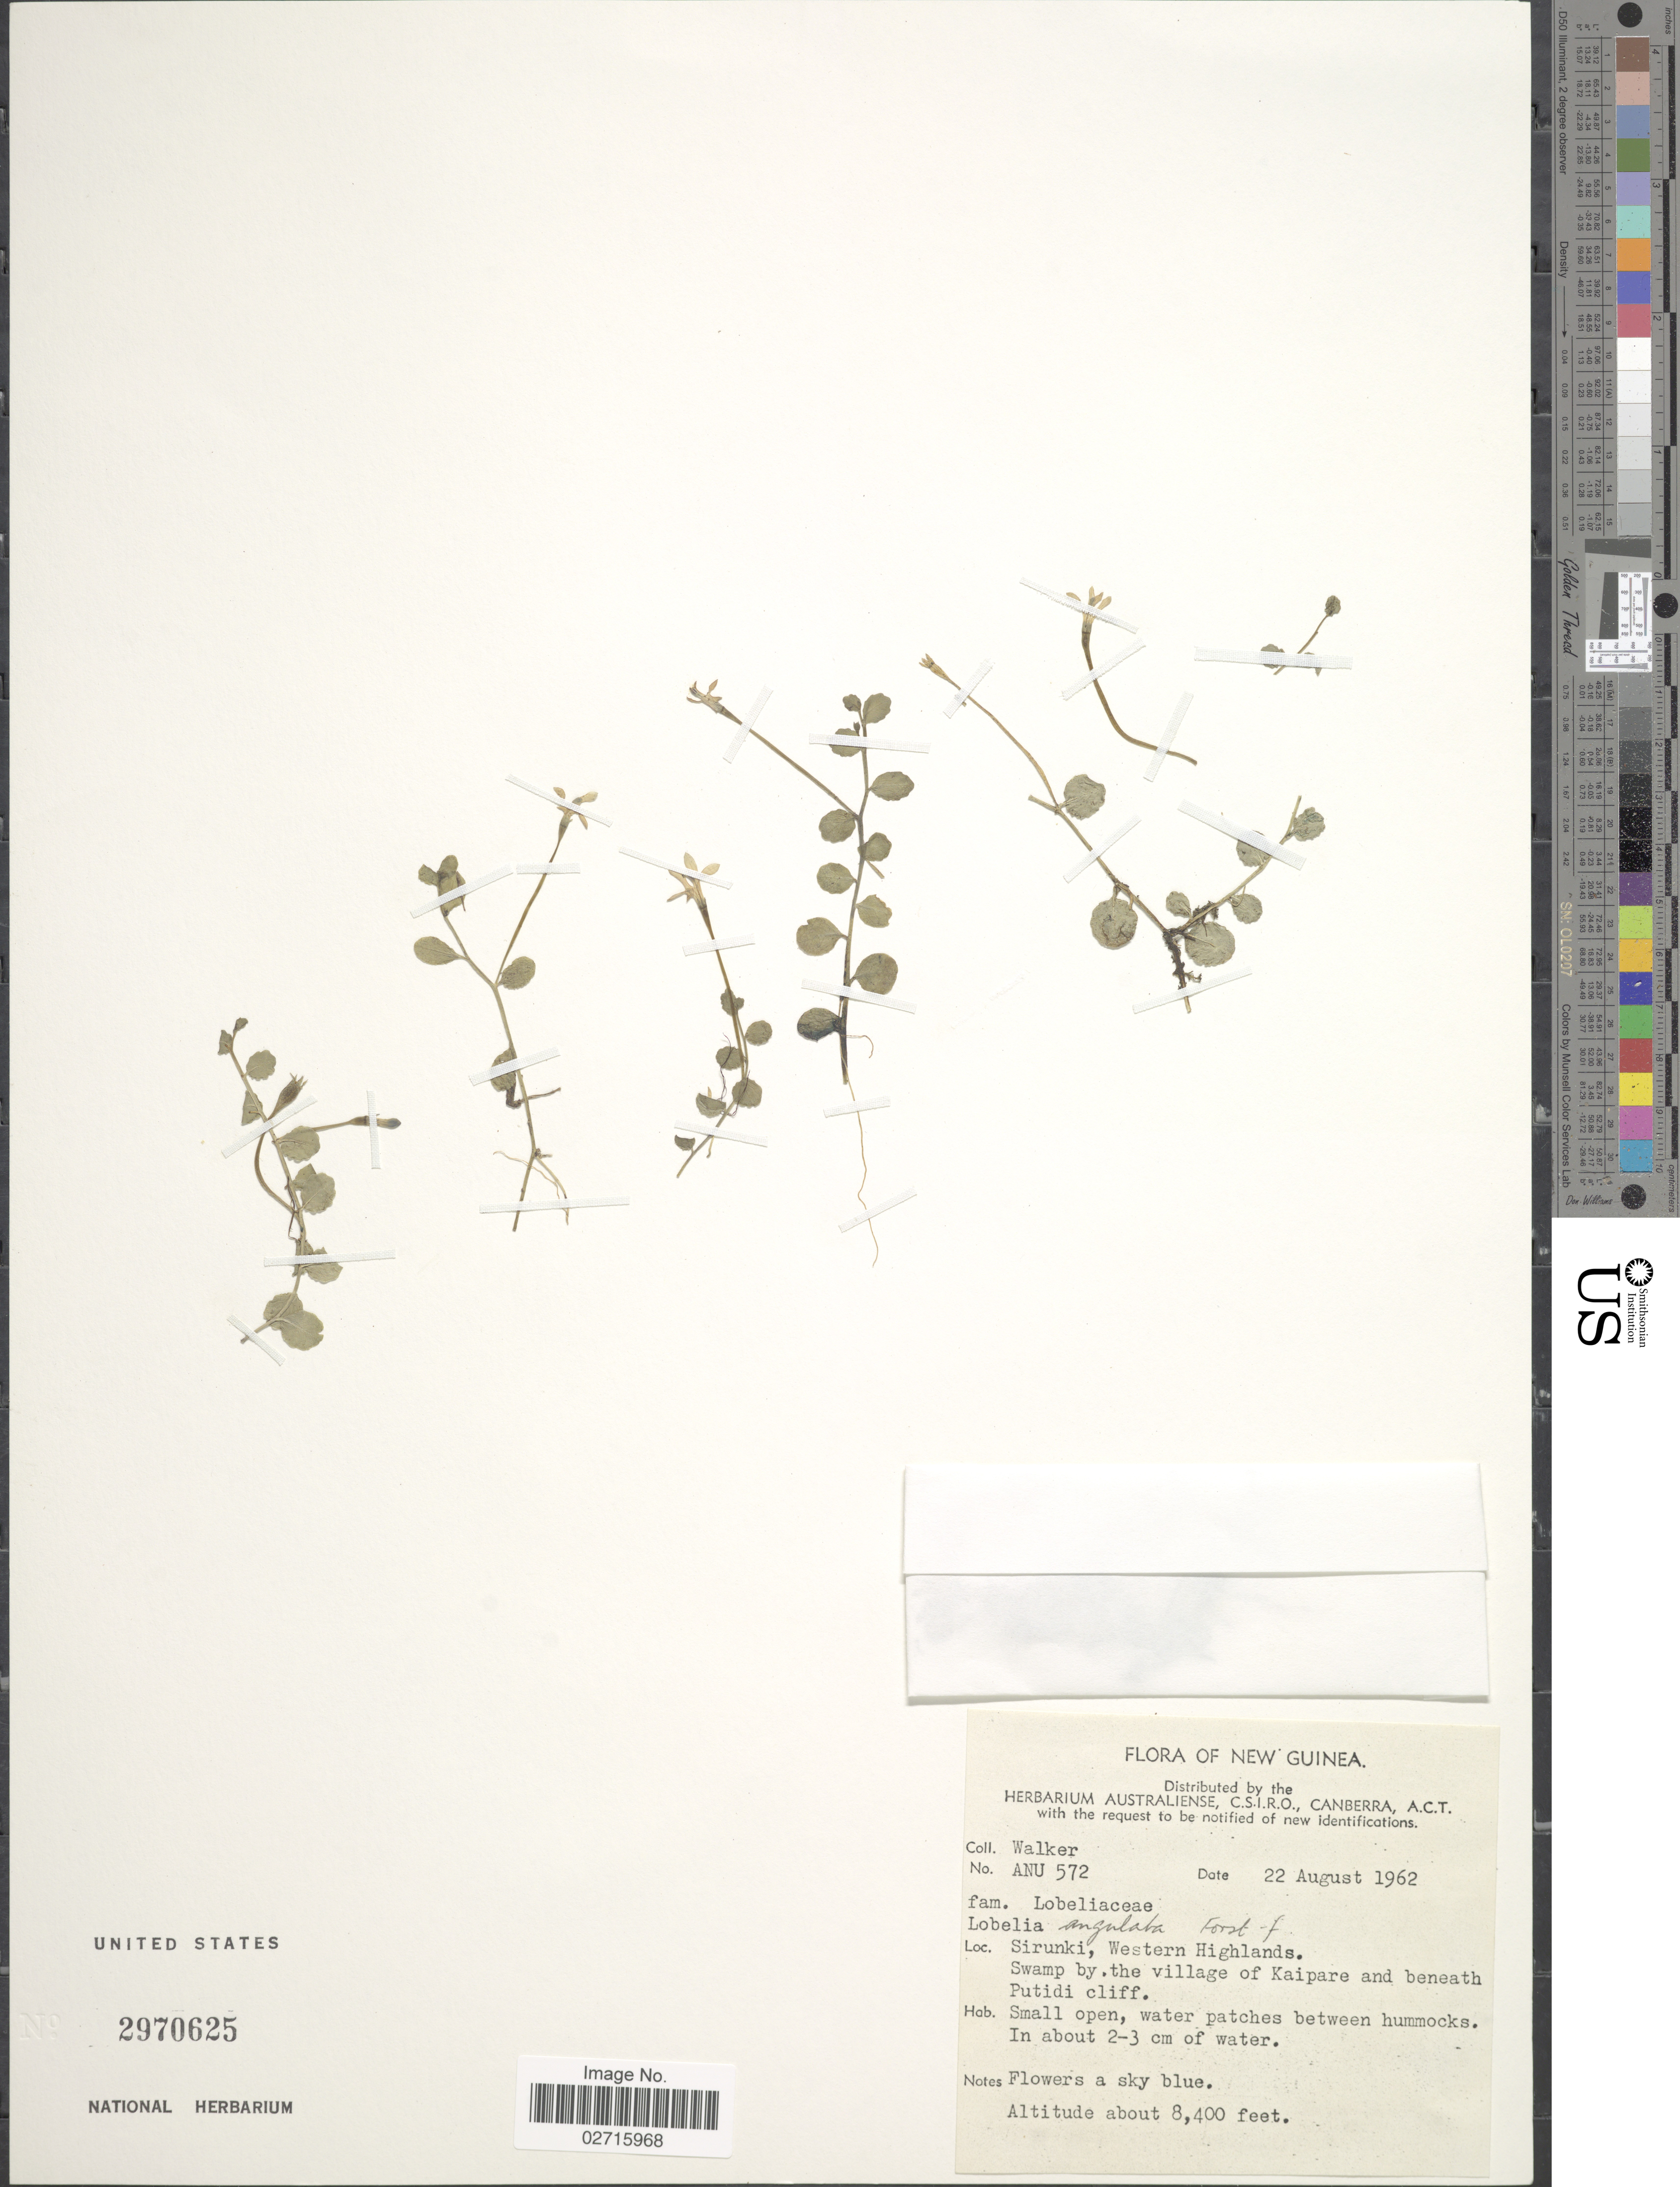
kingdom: Plantae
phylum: Tracheophyta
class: Magnoliopsida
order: Asterales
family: Campanulaceae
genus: Lobelia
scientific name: Lobelia angulata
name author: G. Forst.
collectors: -. Walker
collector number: ANU 572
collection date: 1962-08-22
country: Papua New Guinea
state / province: Western Highlands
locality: New Guinea, Sirunki, Swamp by the village of Kaipare and beneath Putidi cliff, small open, water patches between hummocks.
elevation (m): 2560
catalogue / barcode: US 2970625